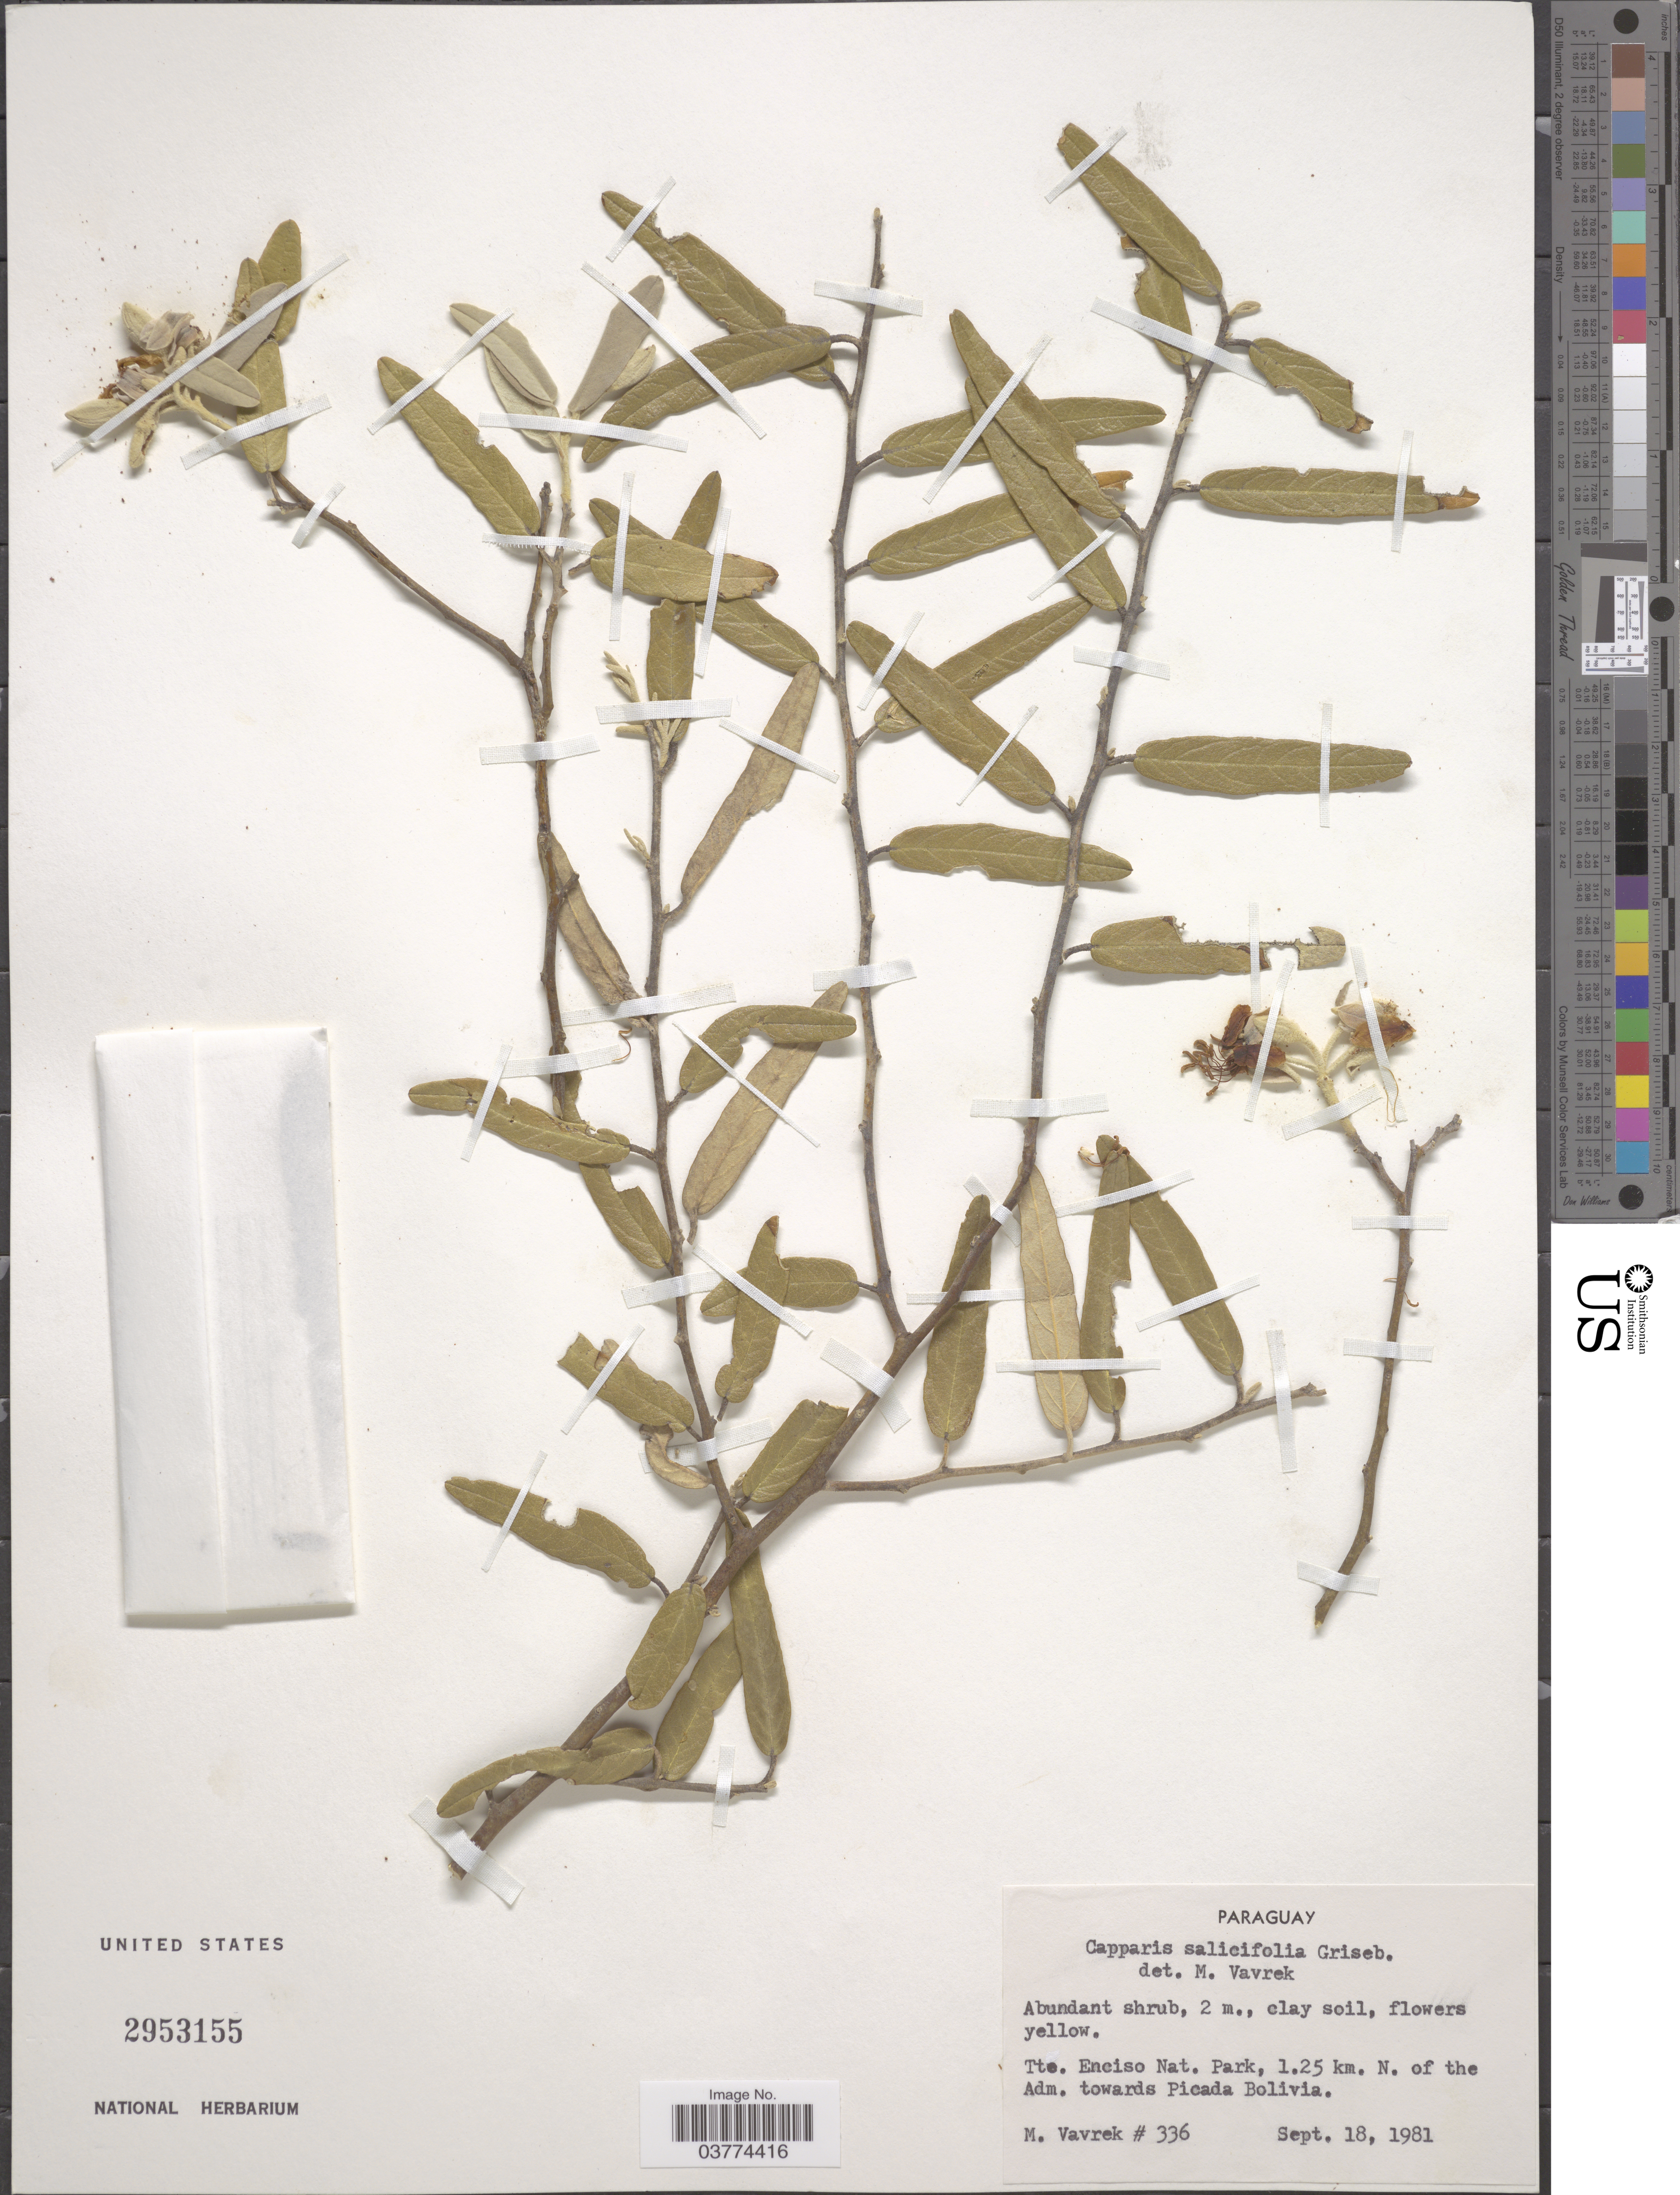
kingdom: Plantae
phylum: Tracheophyta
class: Magnoliopsida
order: Brassicales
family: Capparaceae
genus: Sarcotoxicum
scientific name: Sarcotoxicum salicifolium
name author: (Griseb.) Cornejo & Iltis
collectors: M. Vavrek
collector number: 336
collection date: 1981-09-18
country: Paraguay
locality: Tte. Enciso Nat. Park, 1.25 km. N. of the Adm. towards Picada Bolivia.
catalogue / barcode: US 2953155